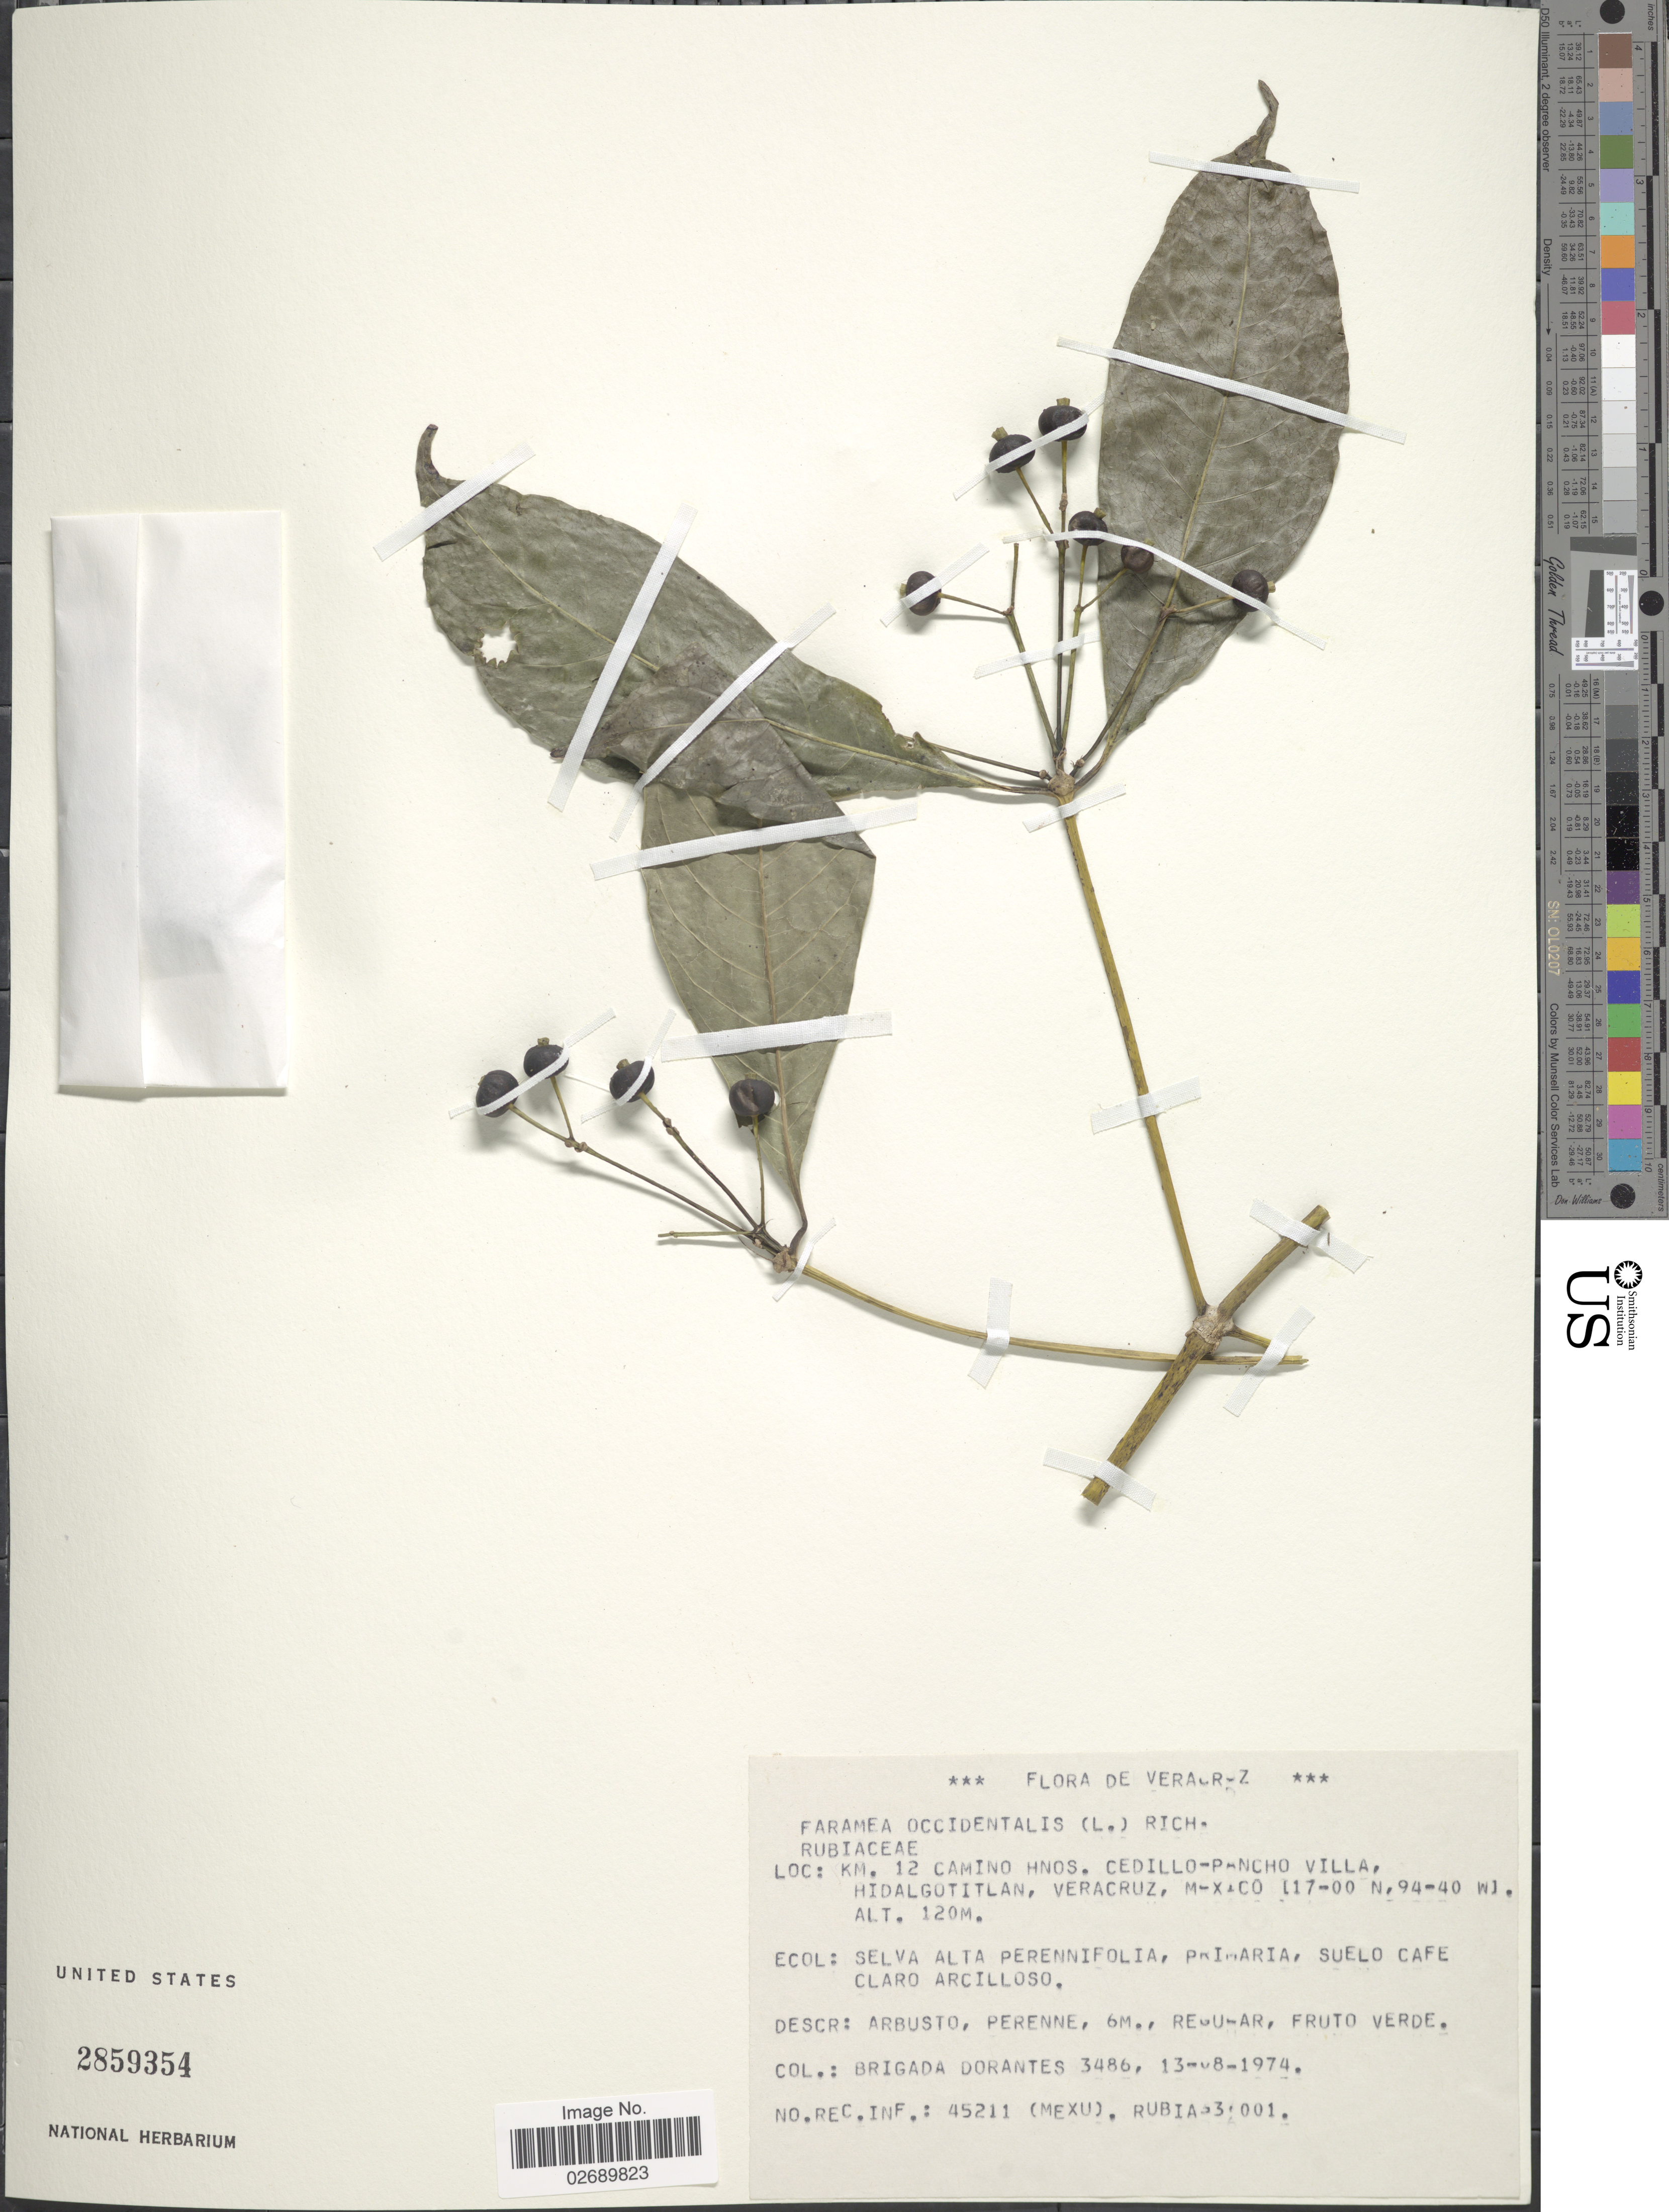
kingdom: Plantae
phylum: Tracheophyta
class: Magnoliopsida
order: Gentianales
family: Rubiaceae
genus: Faramea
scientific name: Faramea occidentalis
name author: (L.) A. Rich.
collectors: B. Dorantes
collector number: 3486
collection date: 1974-08-13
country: Mexico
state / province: Veracruz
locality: Km 12 Camino HJnos. Cedillo-Pancho Villa Hidalgotitlan, Veracruz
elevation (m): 120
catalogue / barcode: US 2859354